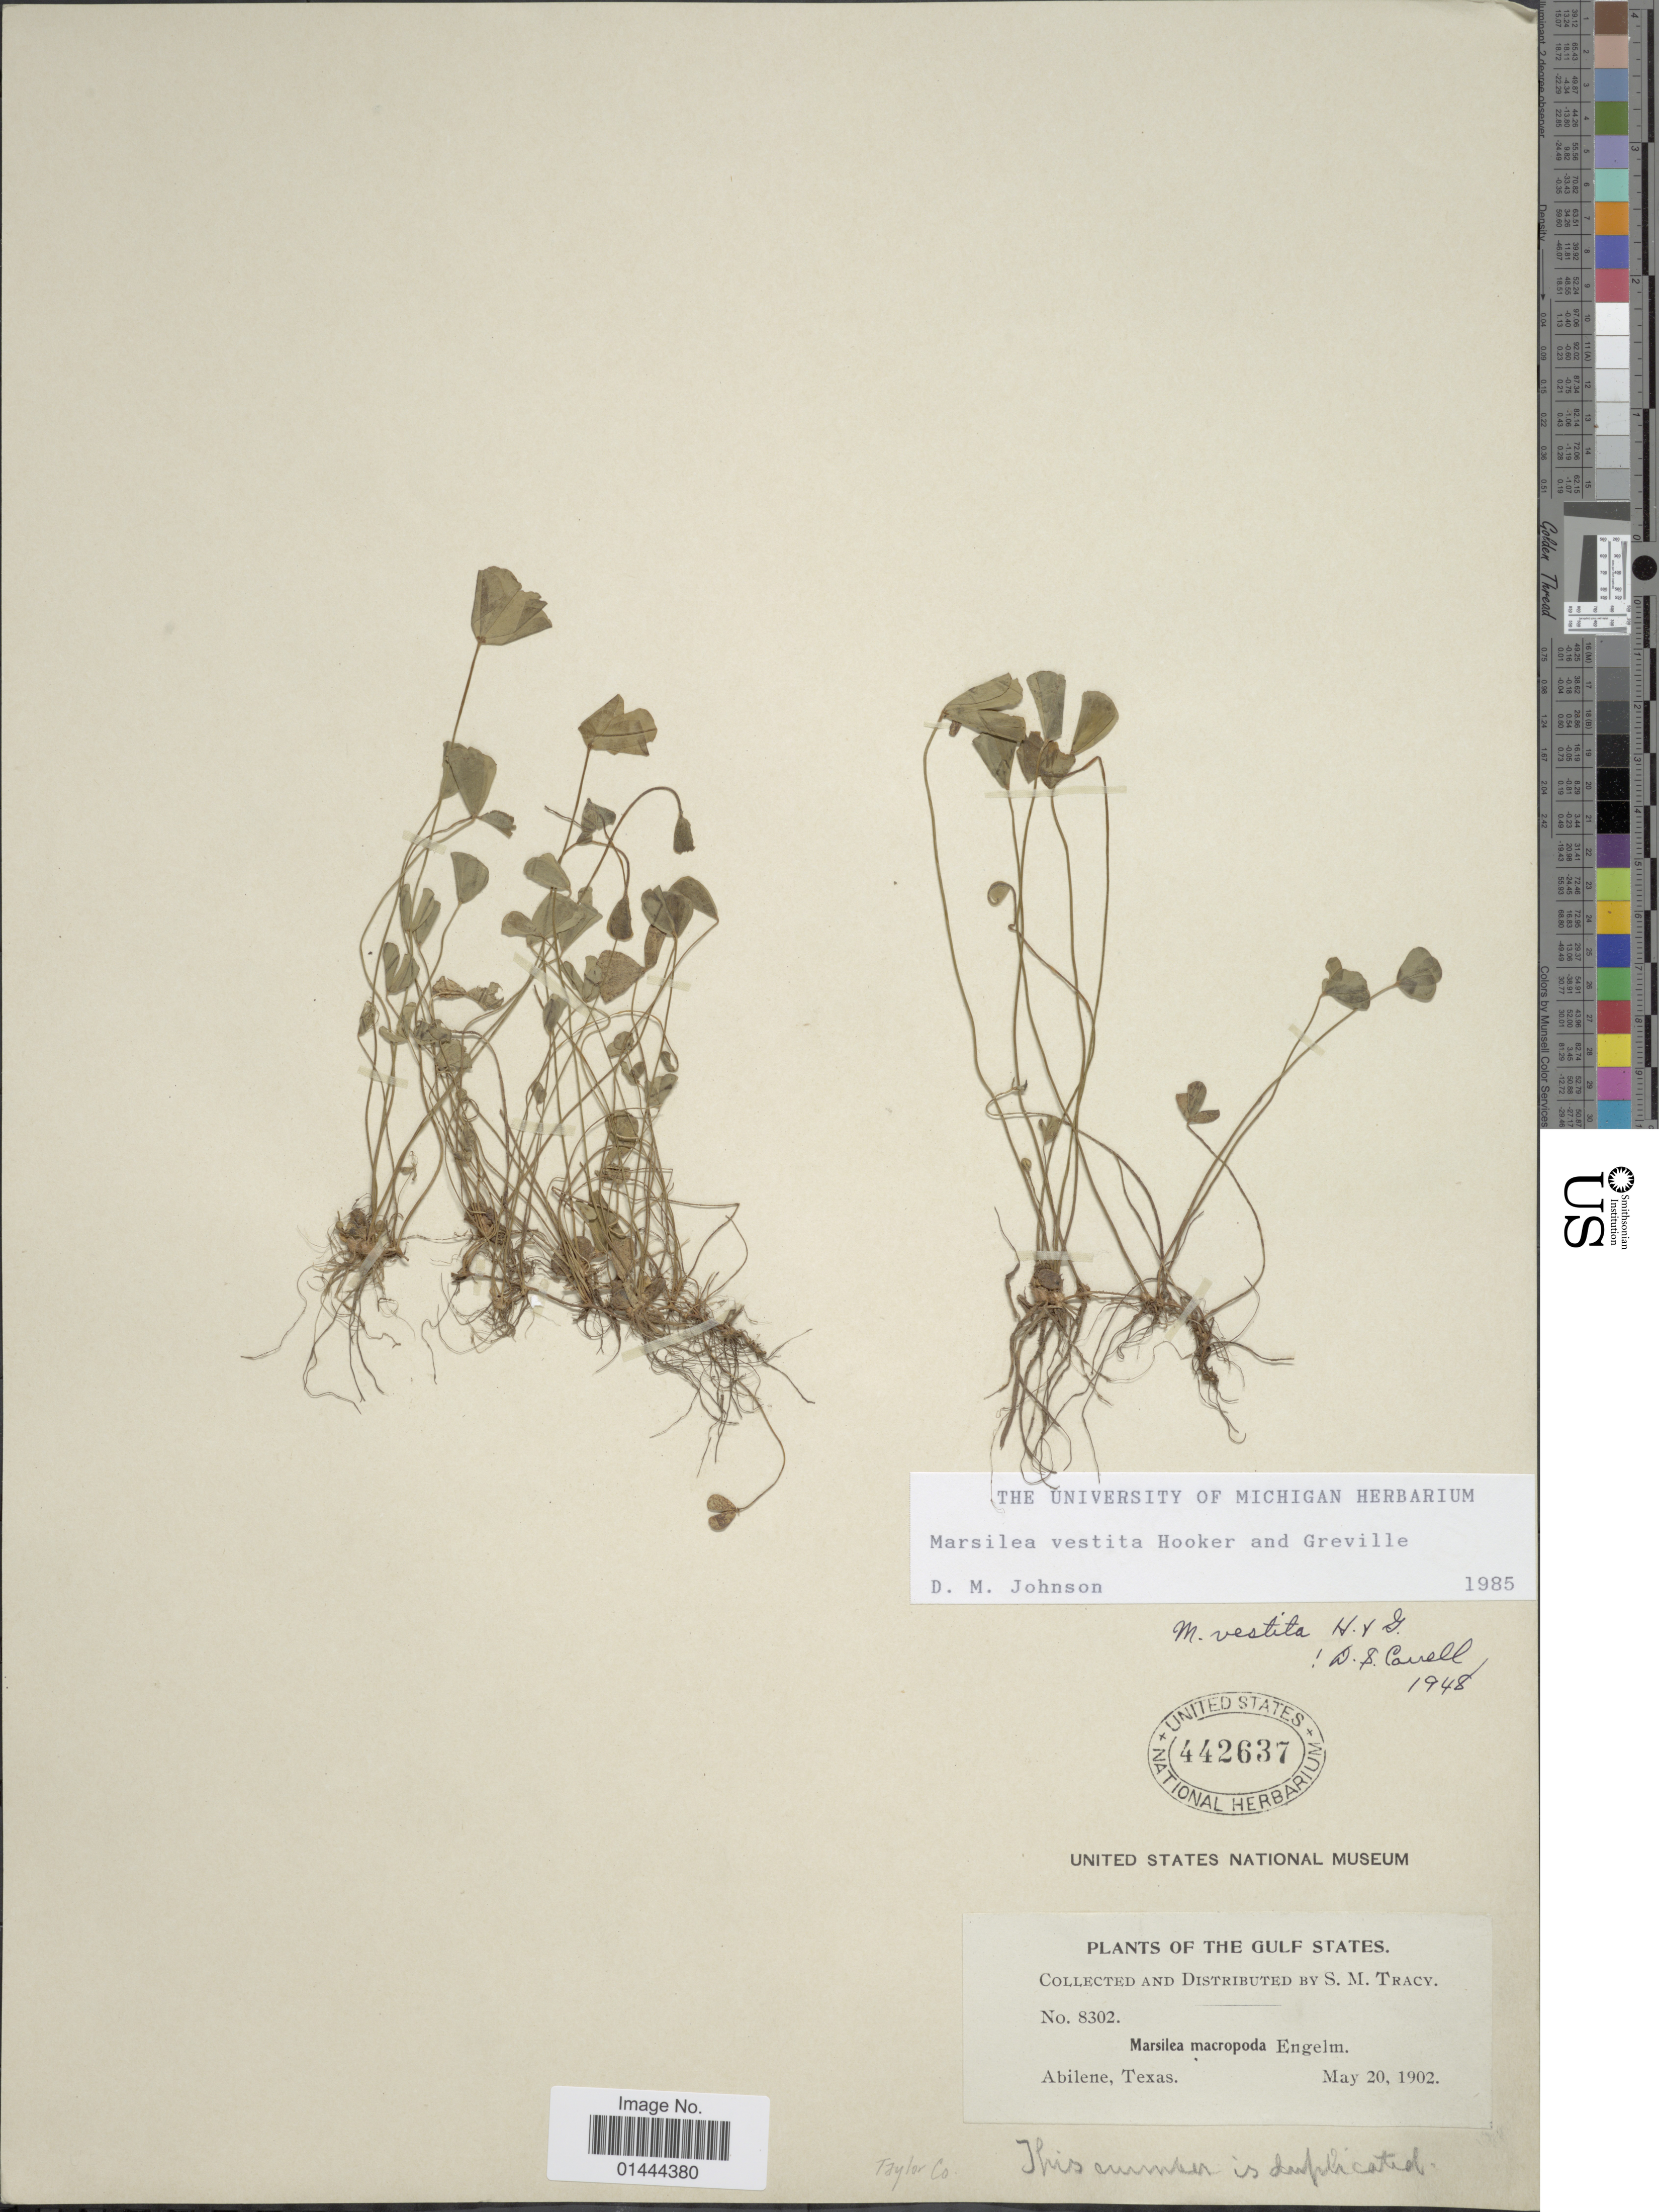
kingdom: Plantae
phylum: Tracheophyta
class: Polypodiopsida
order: Salviniales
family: Marsileaceae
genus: Marsilea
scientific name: Marsilea vestita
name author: Hook. & Grev.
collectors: S. M. Tracy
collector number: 8302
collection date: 1902-05-20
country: United States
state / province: Texas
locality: Gulf States, Abilene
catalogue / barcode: US 442637